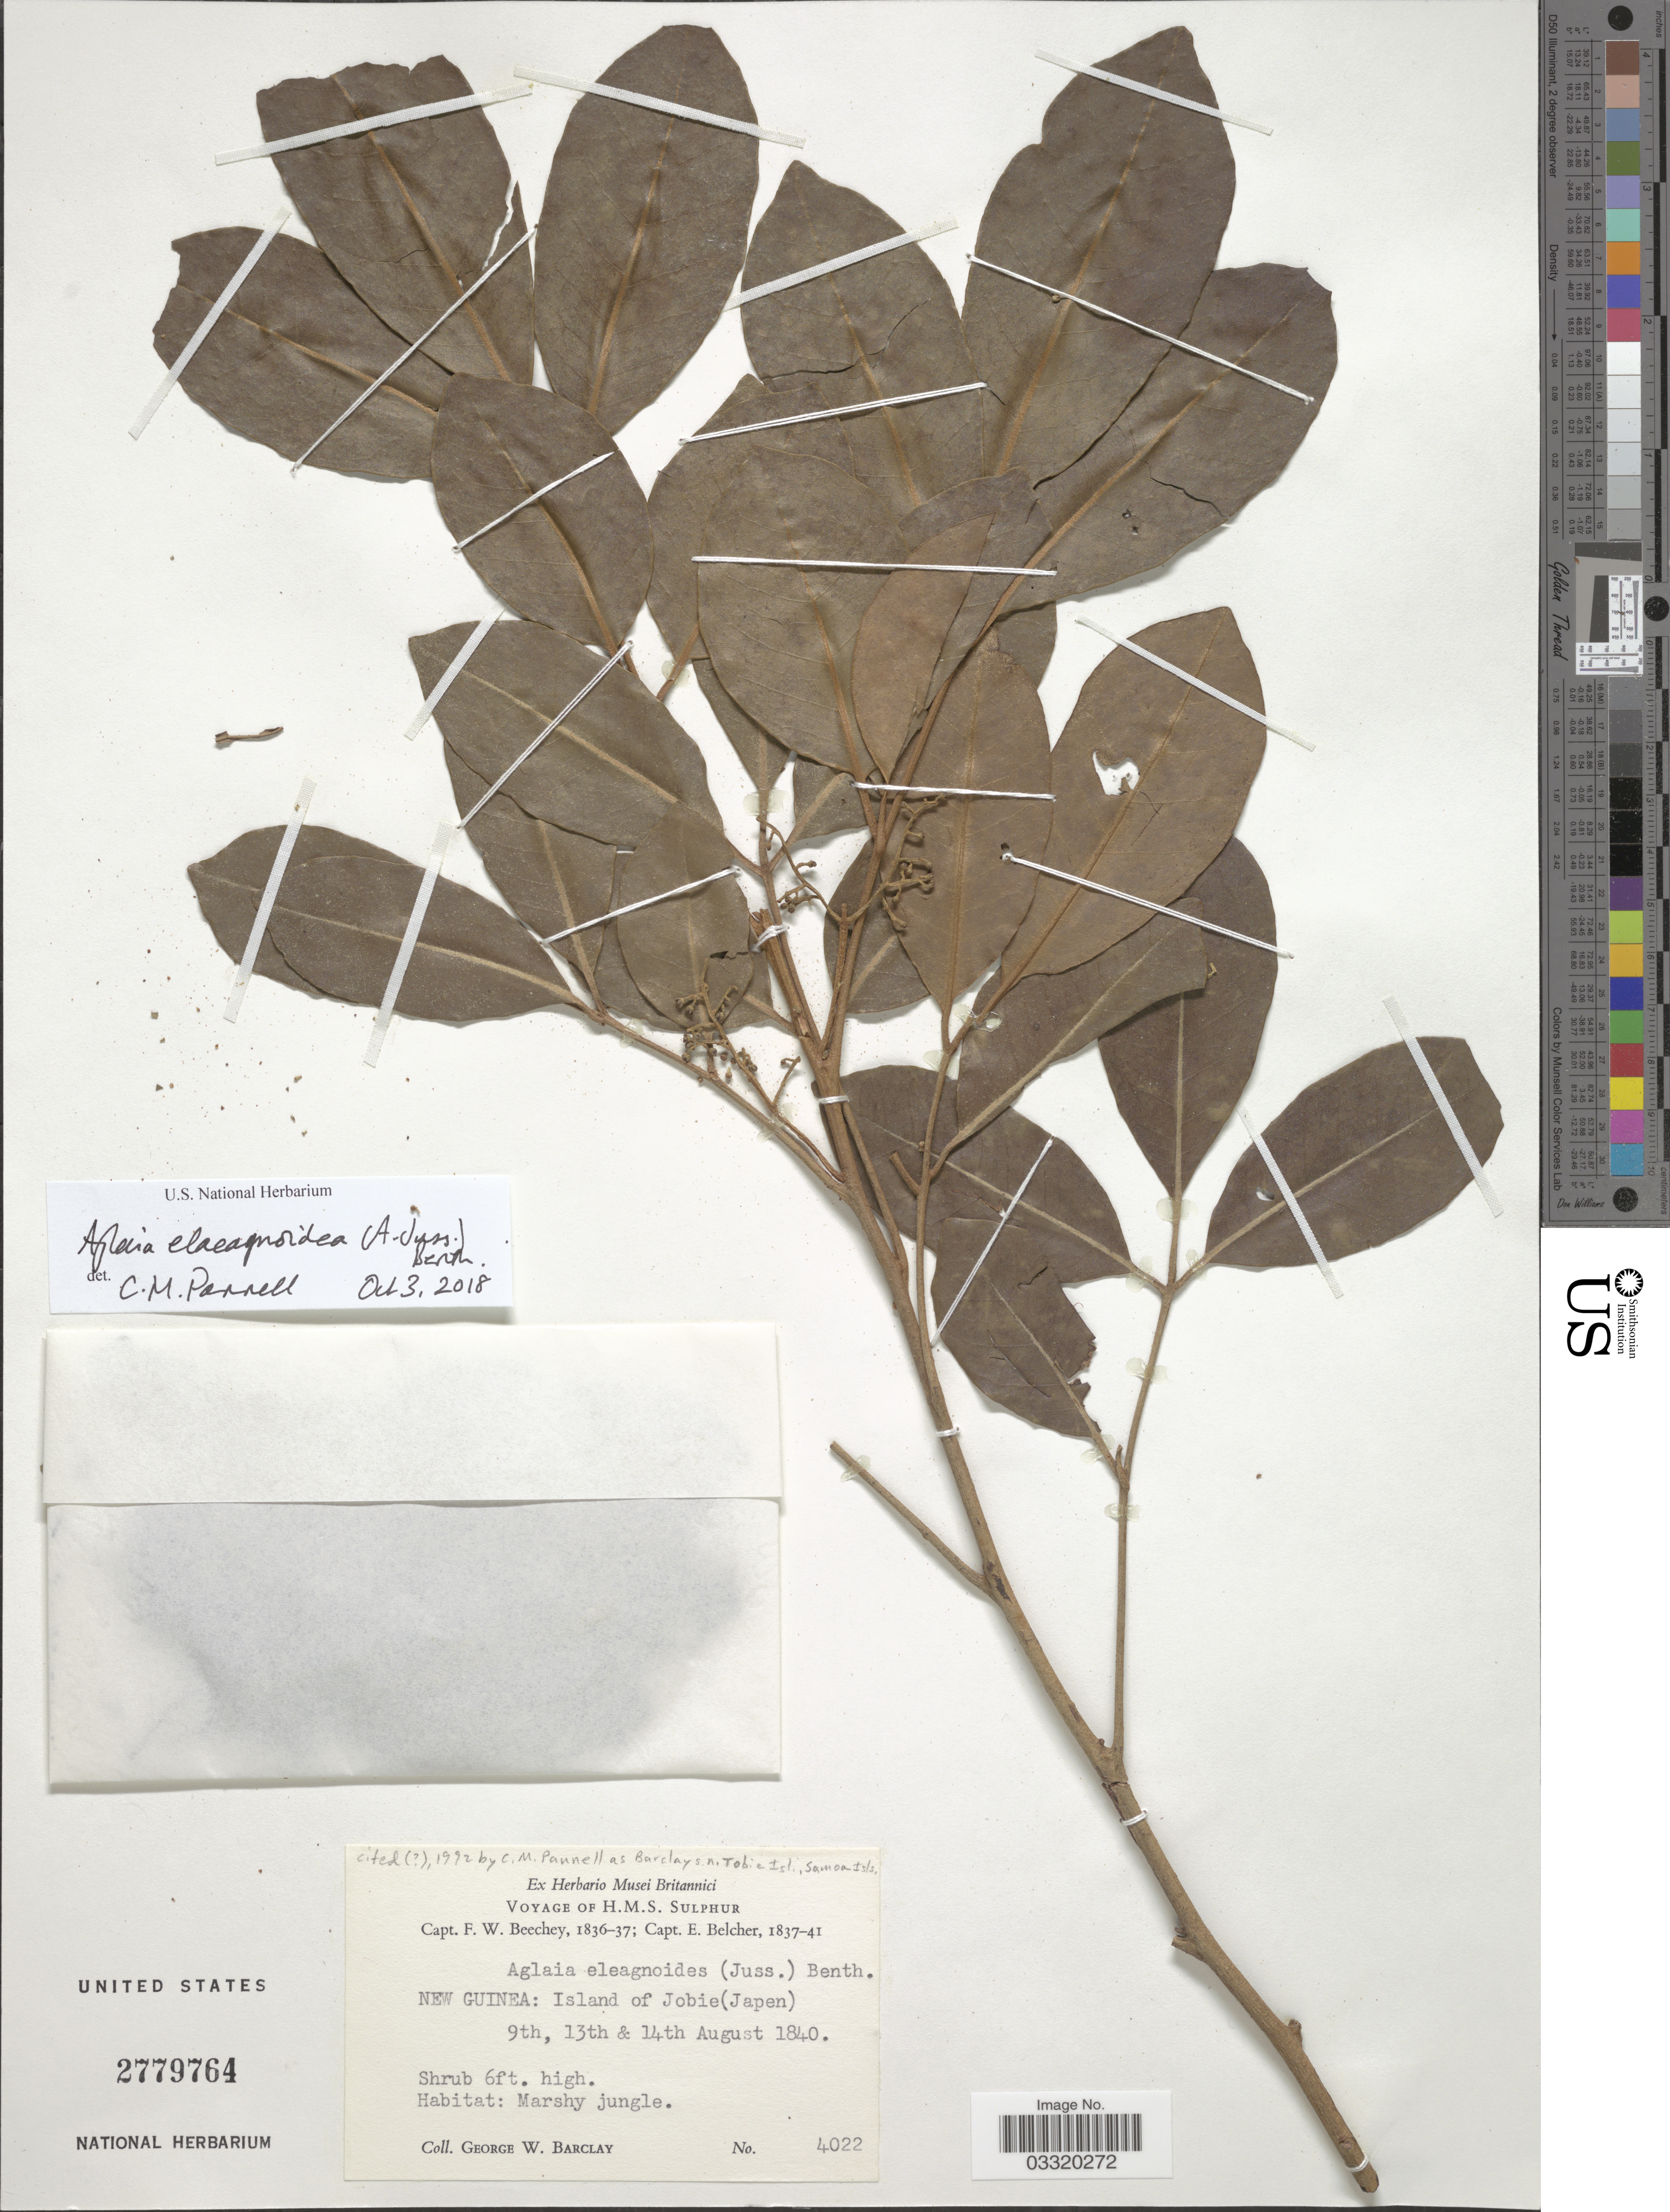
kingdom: Plantae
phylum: Tracheophyta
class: Magnoliopsida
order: Sapindales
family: Meliaceae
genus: Aglaia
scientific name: Aglaia elaeagnoidea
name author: (A. Juss.) Benth.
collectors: G. W. Barclay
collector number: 4022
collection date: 1840-08-09/1840-08-14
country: Indonesia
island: New Guinea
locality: New Guinea: Island of Jobie (Japen).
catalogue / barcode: US 2779764